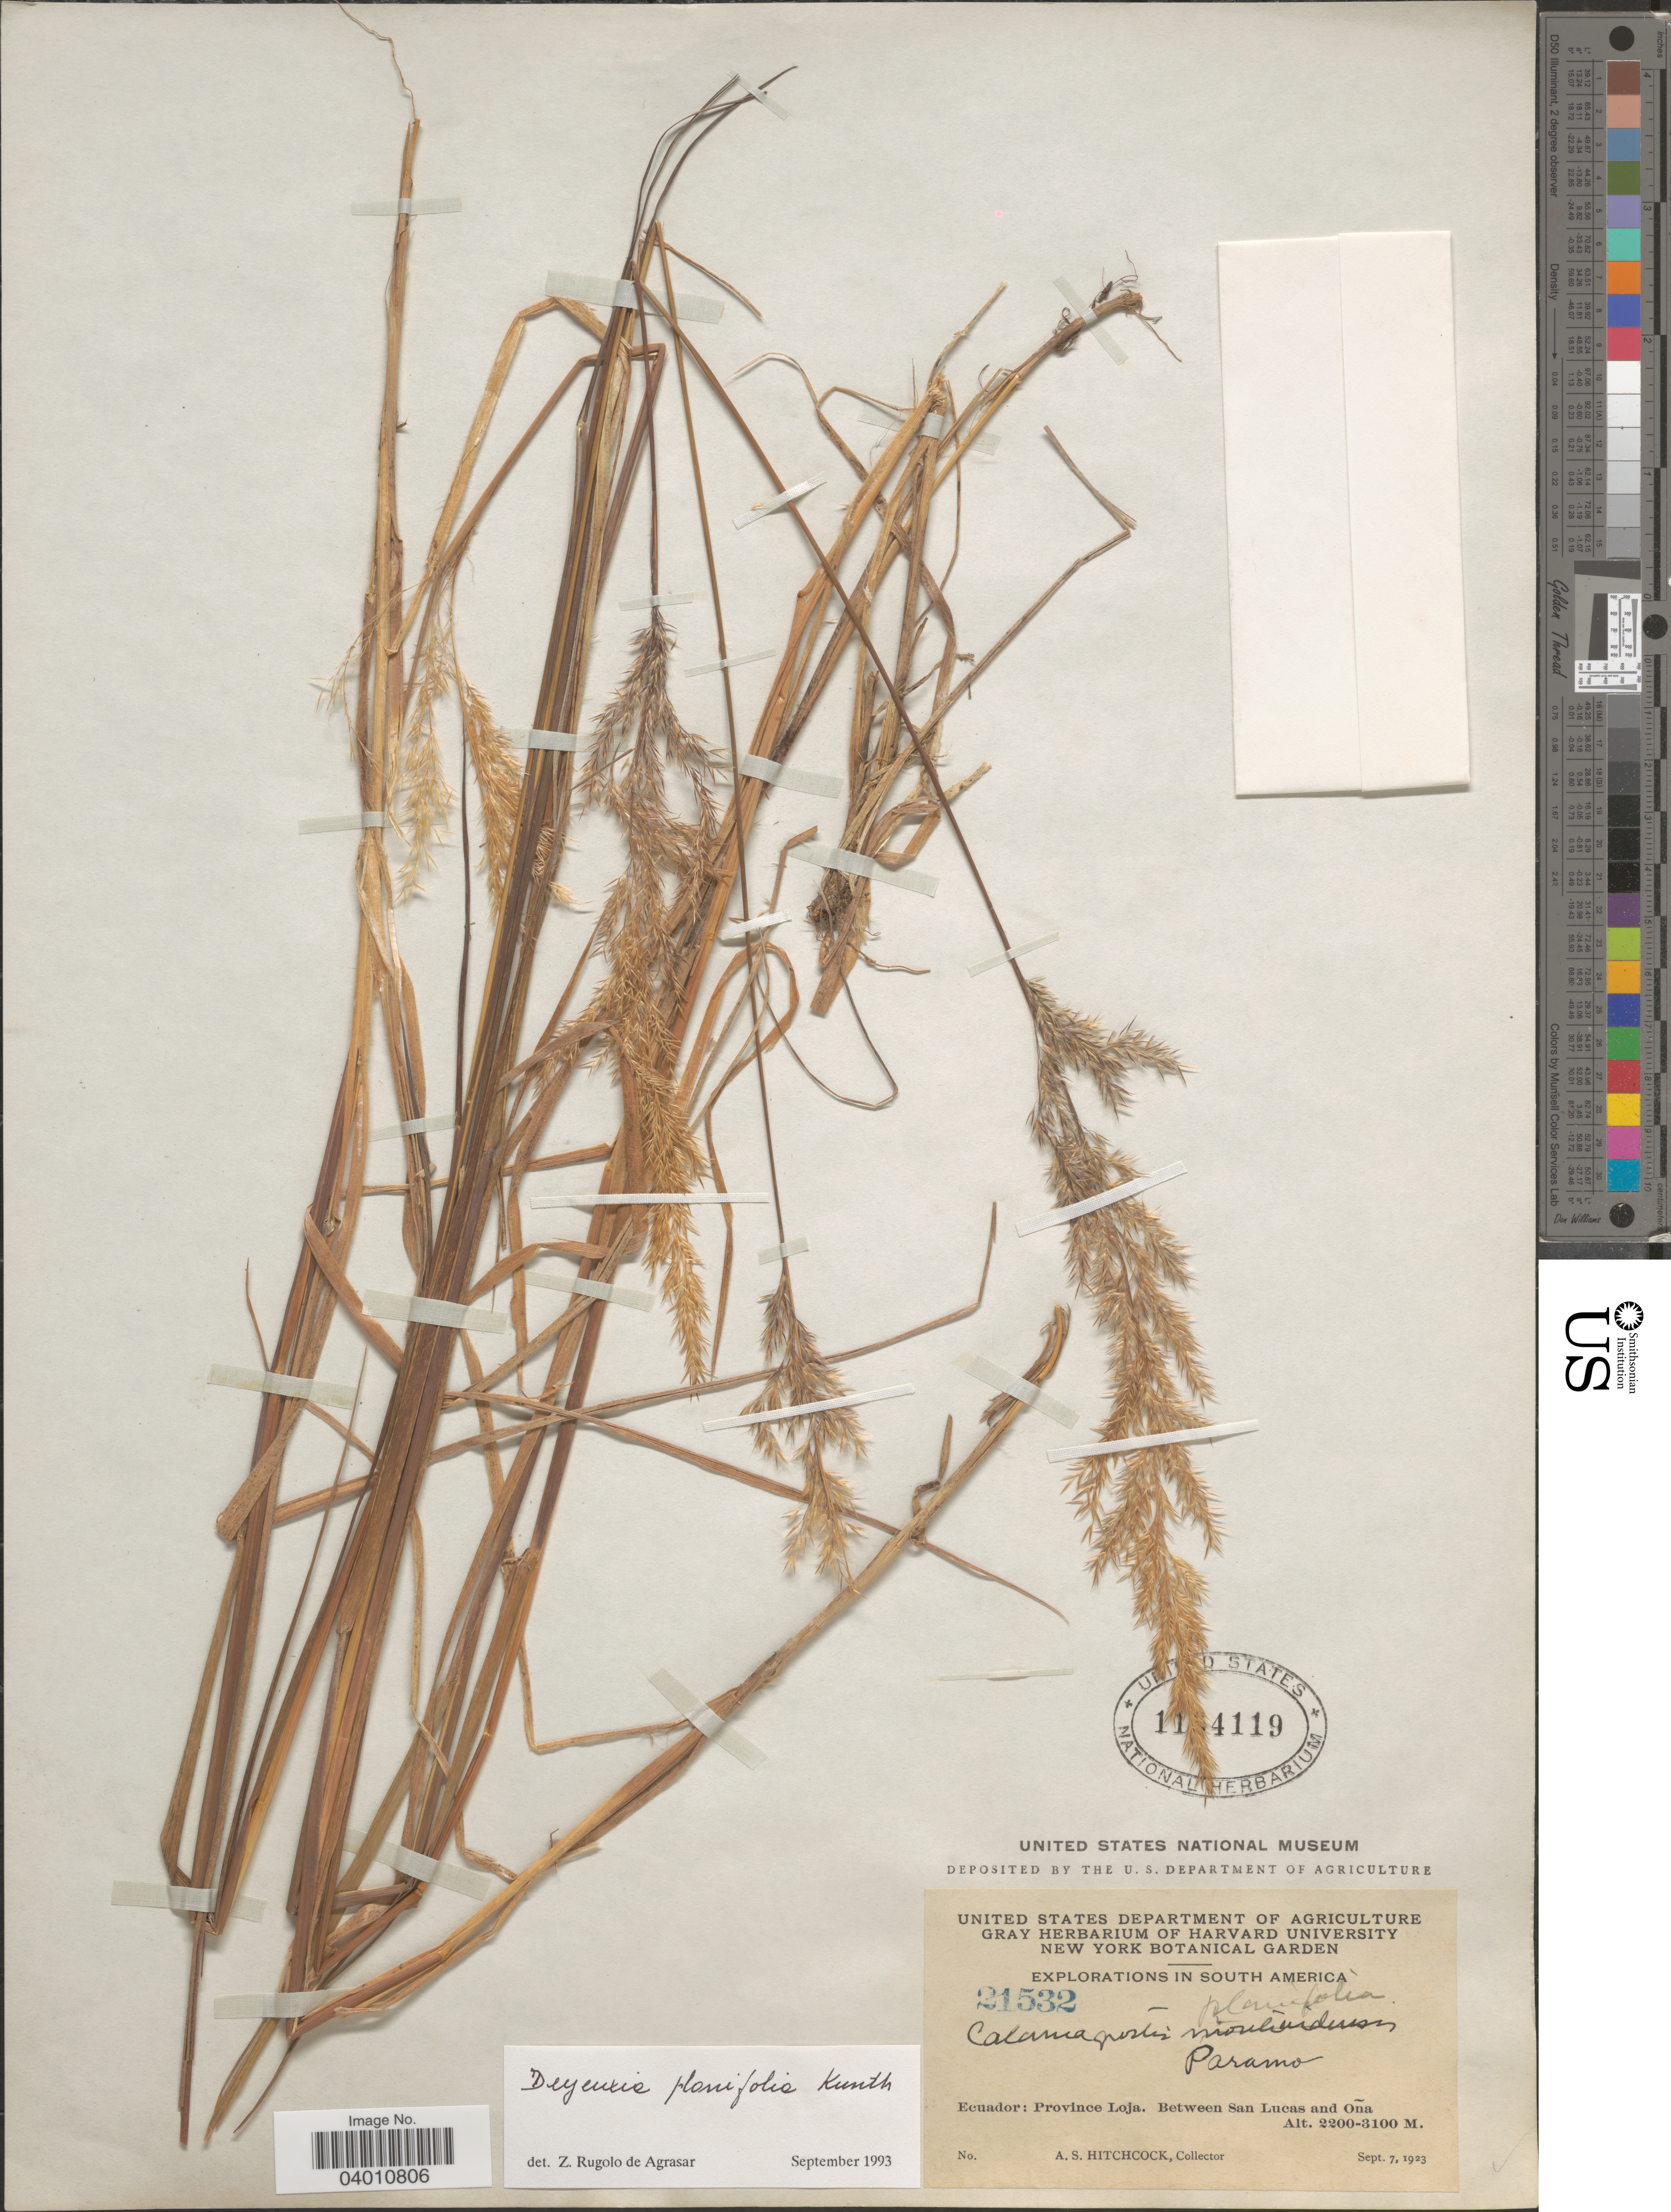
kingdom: Plantae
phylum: Tracheophyta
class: Liliopsida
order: Poales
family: Poaceae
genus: Peyritschia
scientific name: Peyritschia planifolia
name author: (Kunth) P.M. Peterson et al.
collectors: A. S. Hitchcock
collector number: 21532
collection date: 1923-09-07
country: Ecuador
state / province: Loja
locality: Paramo. Betweeen San Lucas and Oña.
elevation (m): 2200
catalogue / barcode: US 1164119